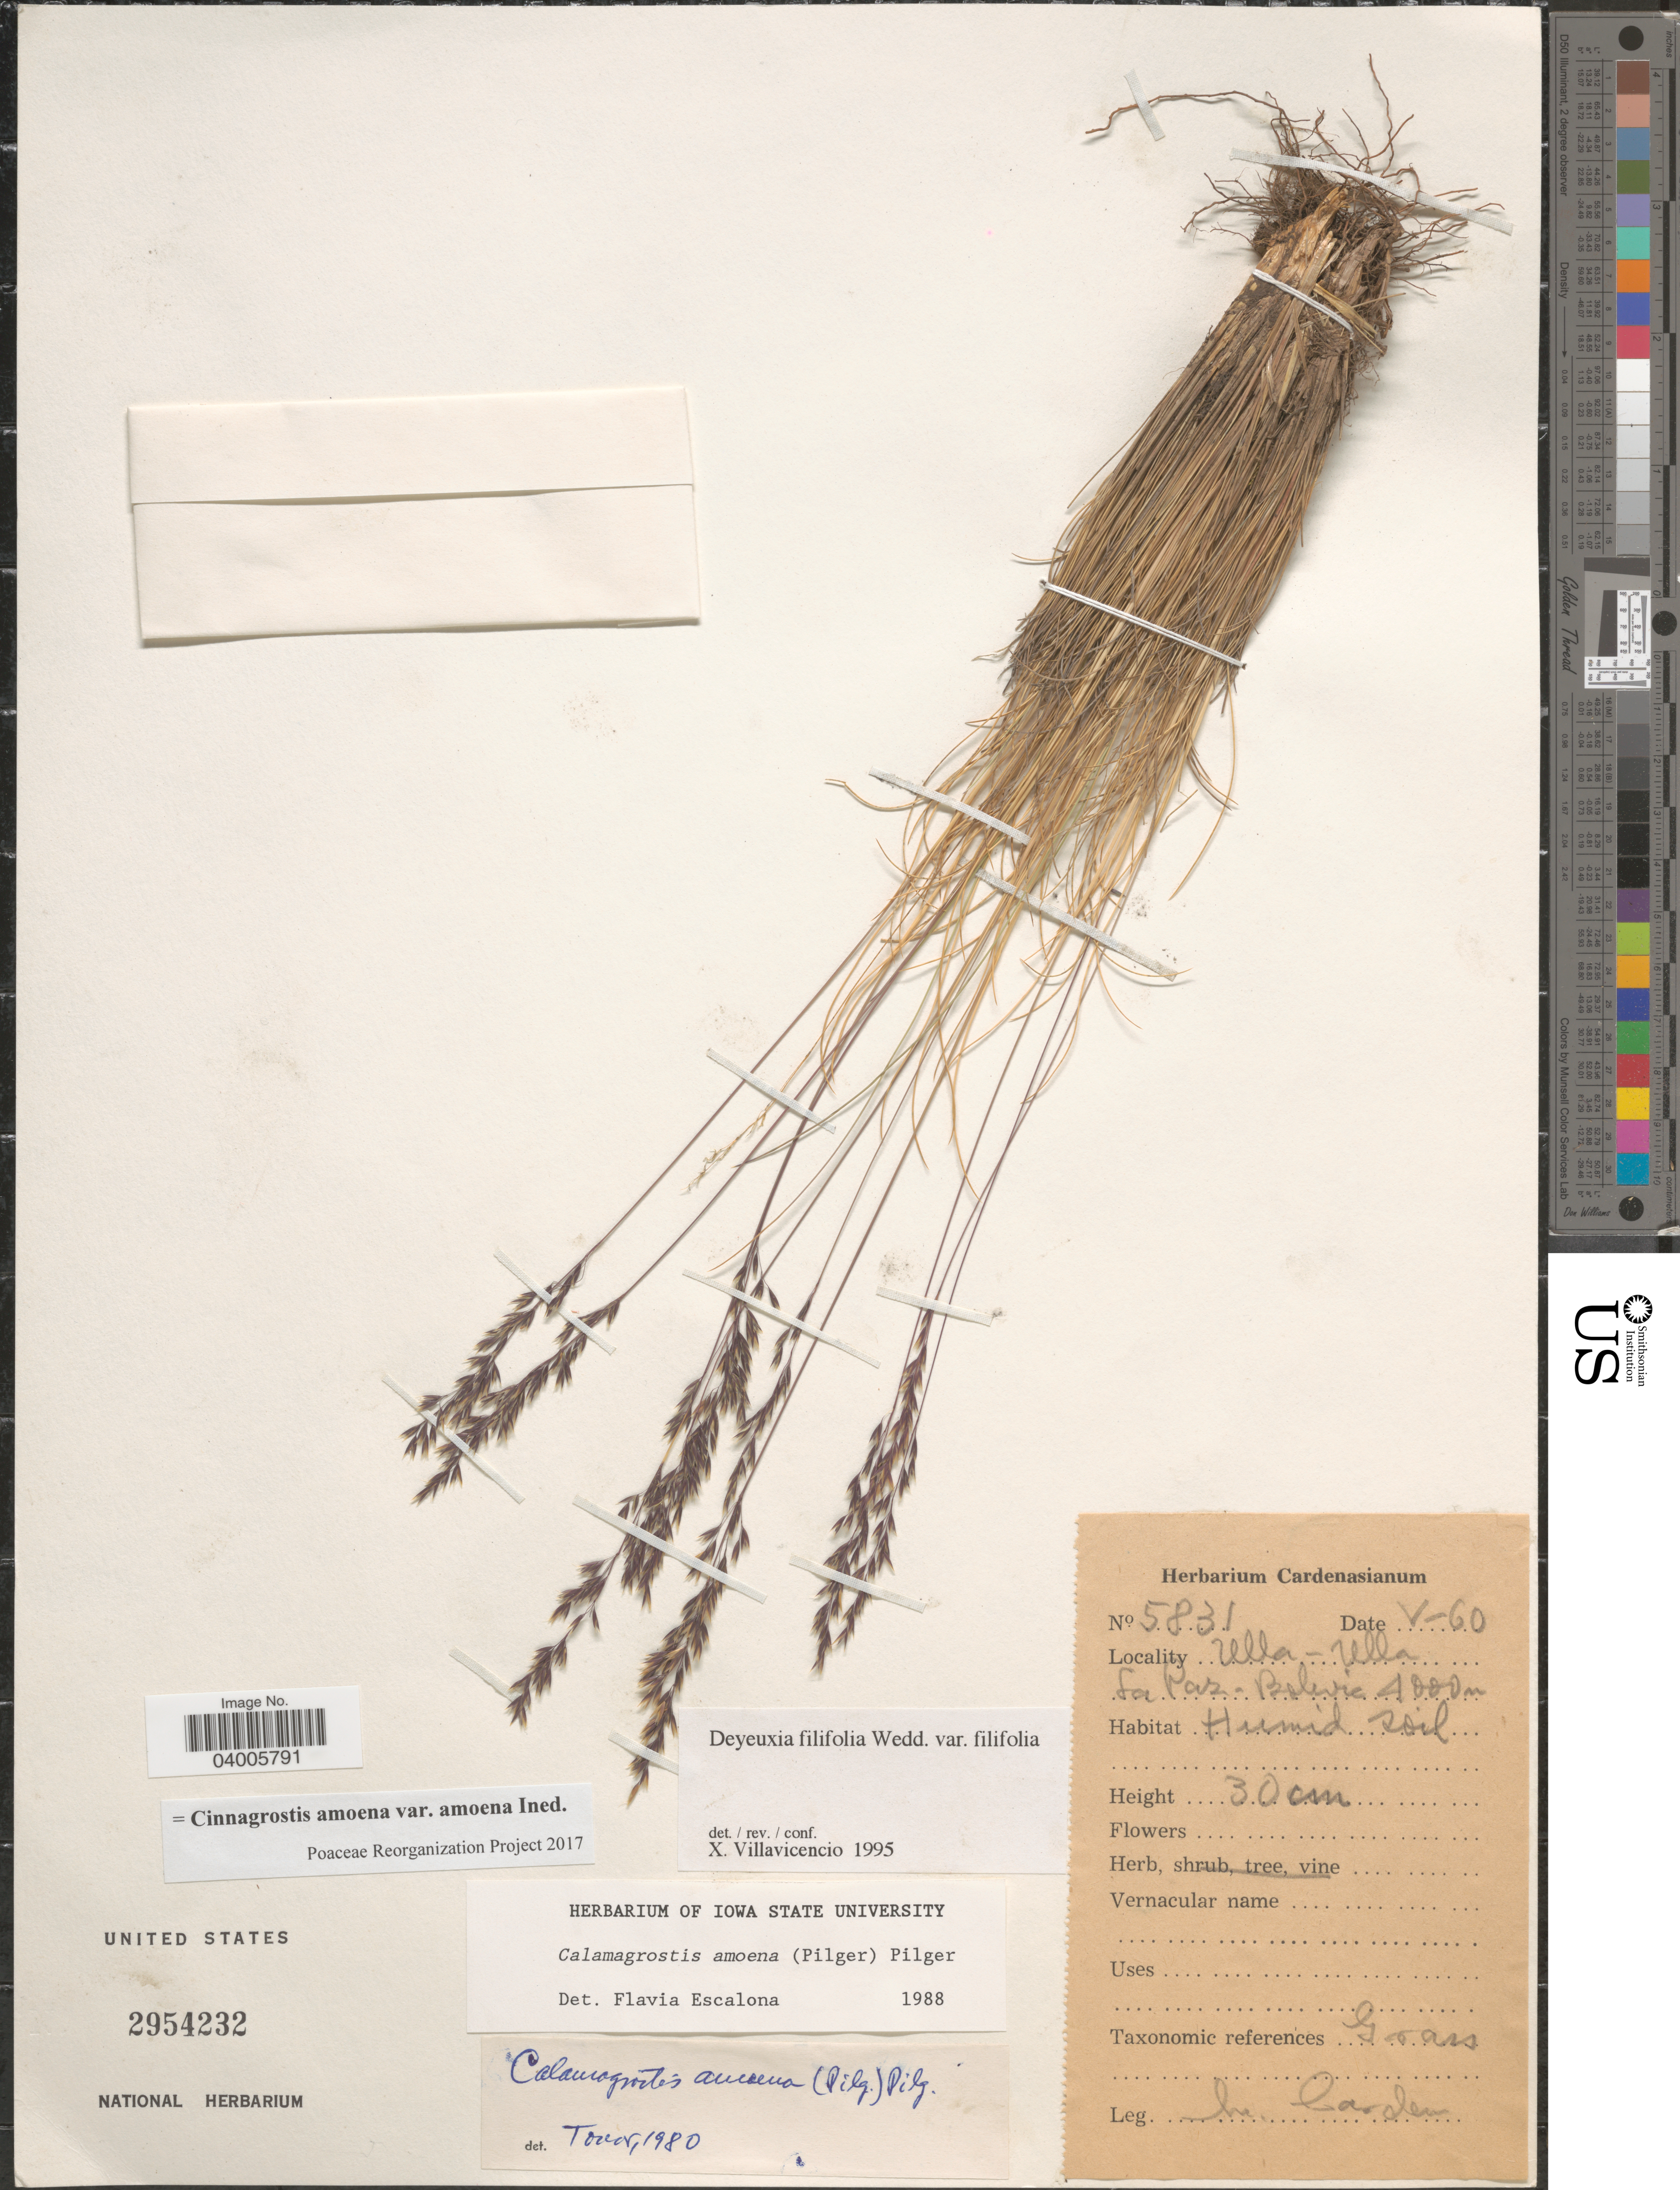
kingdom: Plantae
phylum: Tracheophyta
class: Liliopsida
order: Poales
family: Poaceae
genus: Cinnagrostis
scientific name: Cinnagrostis filifolia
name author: (Wedd.) P.M. Peterson et al.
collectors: M. Cárdenas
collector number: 5831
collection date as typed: Transcribed d/m/y: /5/60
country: Bolivia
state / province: La Paz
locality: Ulla - Ulla.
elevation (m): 4000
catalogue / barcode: US 2954232